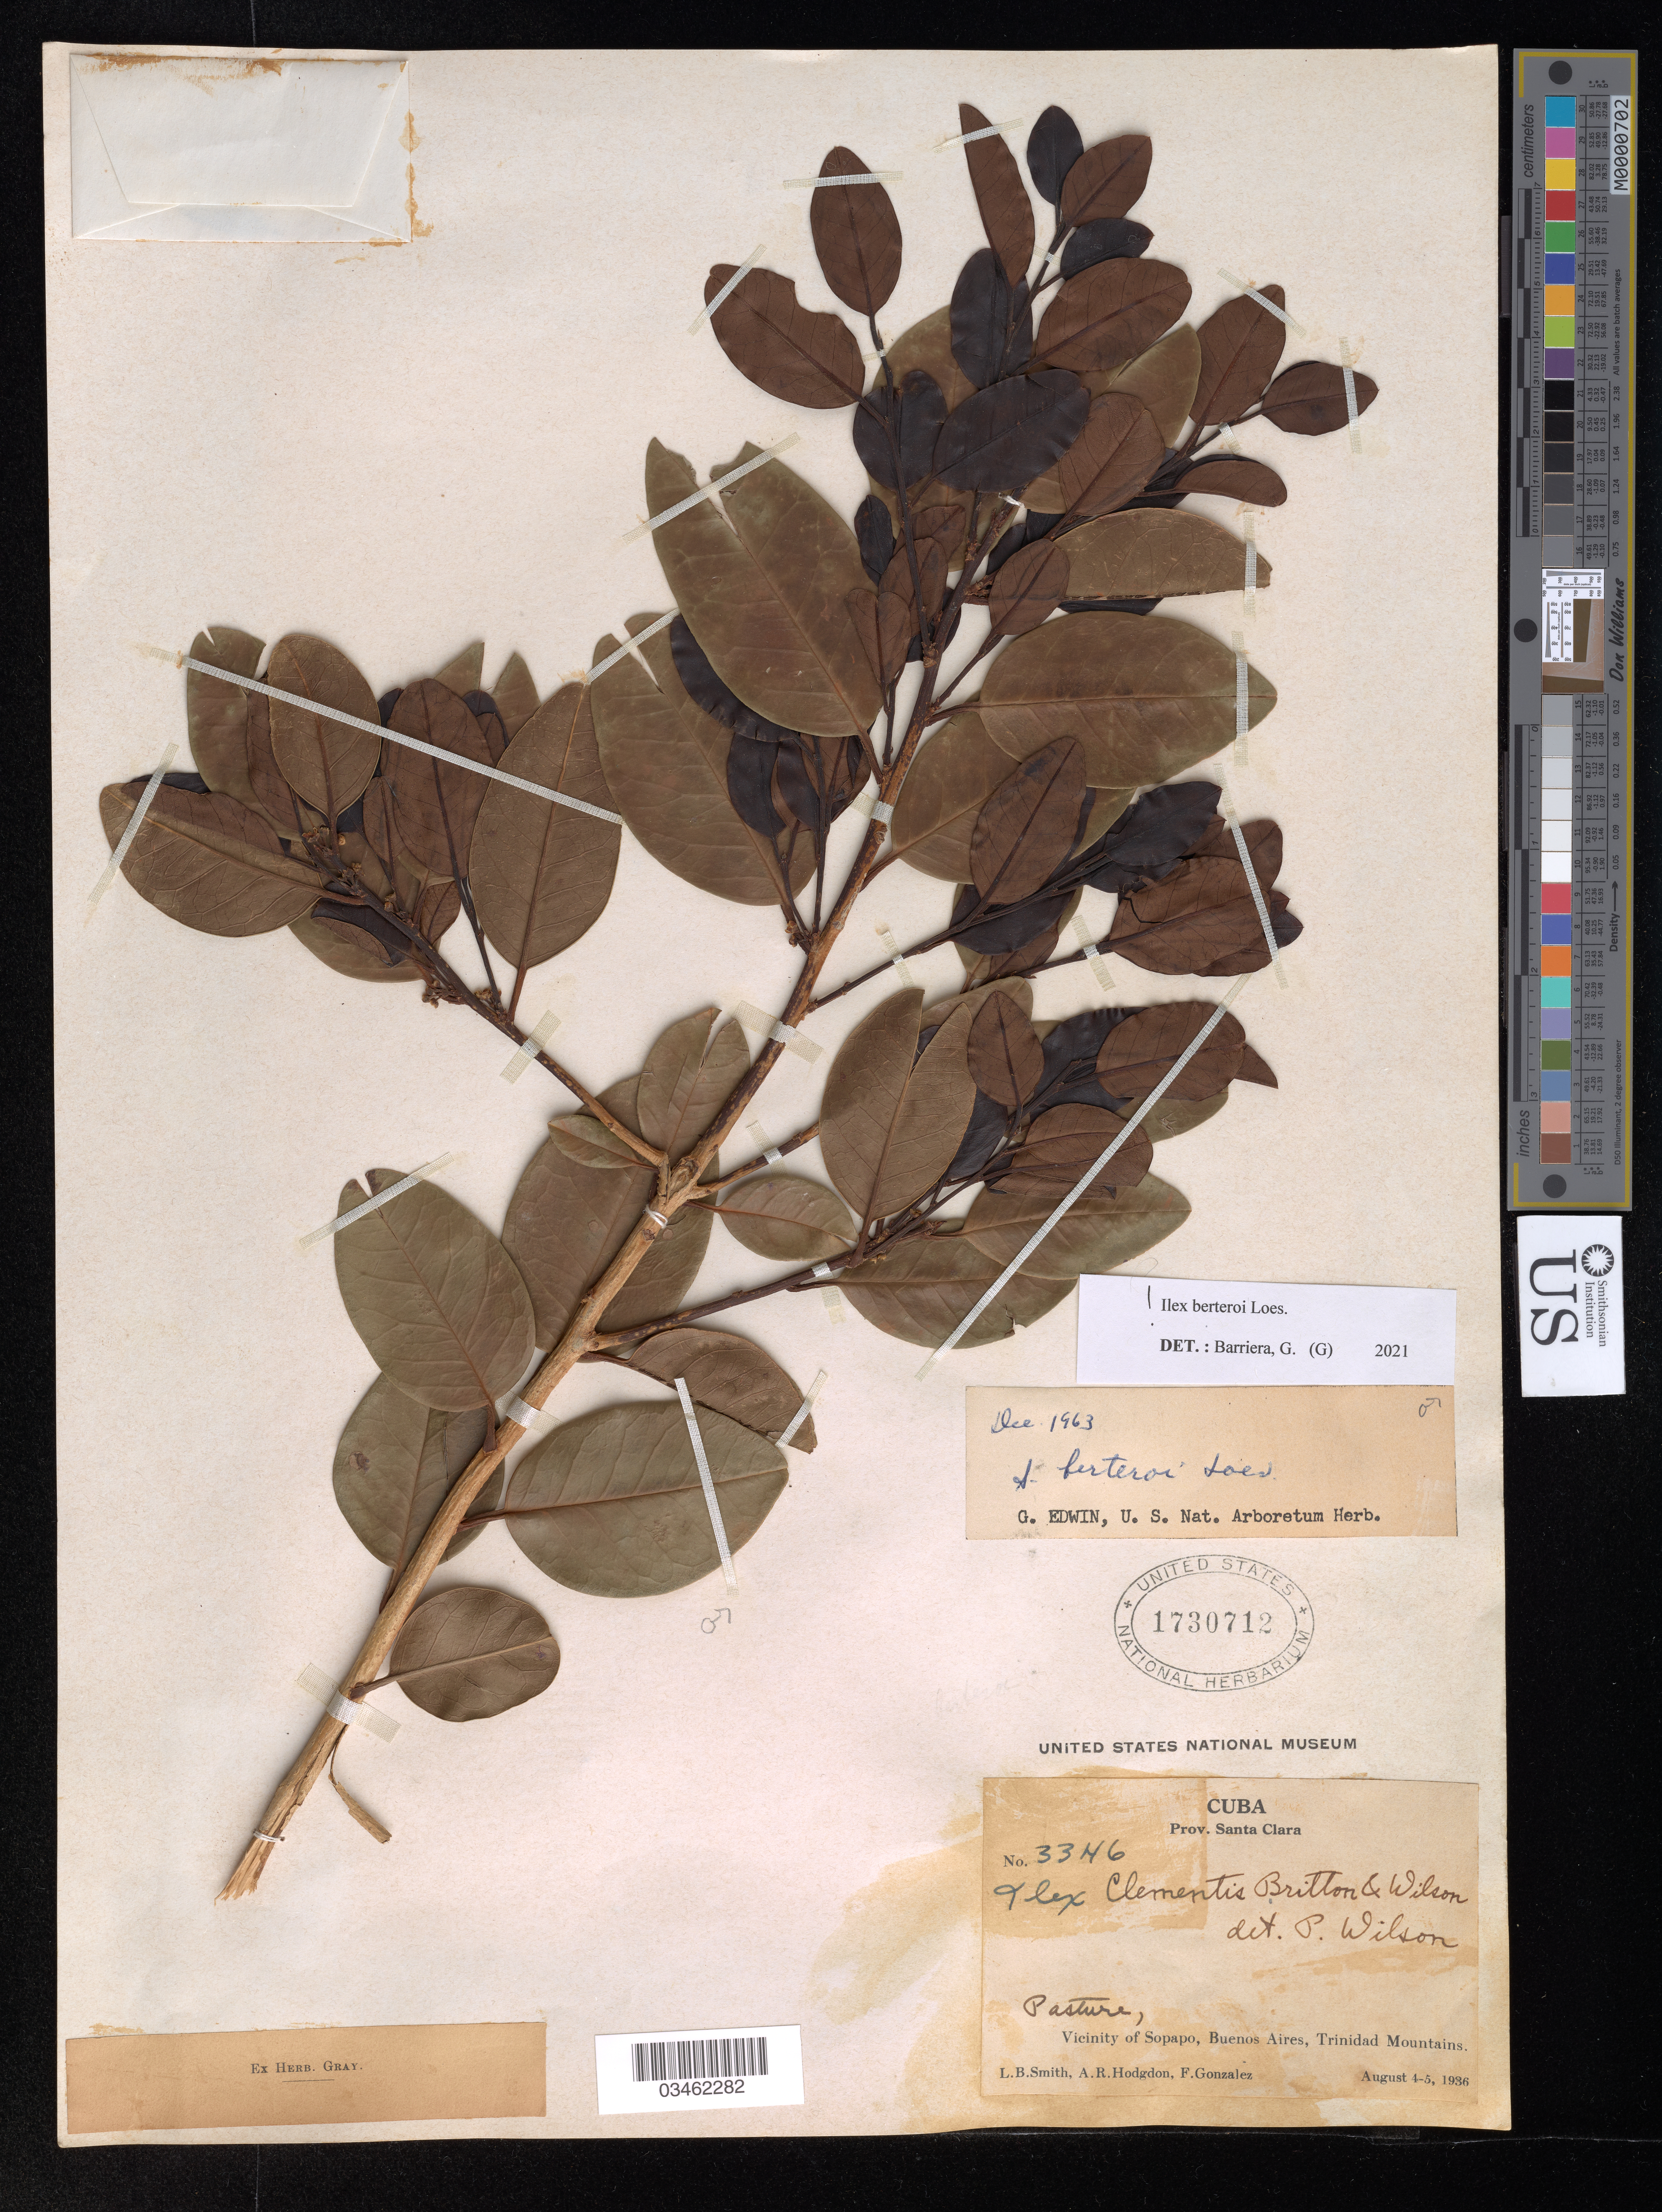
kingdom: Plantae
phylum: Tracheophyta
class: Magnoliopsida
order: Aquifoliales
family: Aquifoliaceae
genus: Ilex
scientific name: Ilex berteroi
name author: Loes.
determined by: Barriera, Gabrielle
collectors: L. Smith & A. R. Hodgdon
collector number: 3346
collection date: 1936-08-04/1936-08-05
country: Cuba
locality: Prov. Santa Clara. Pasture, Vicinity of Sopapo, Buenos Aires, Trinidad Mountains.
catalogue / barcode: US 1730712